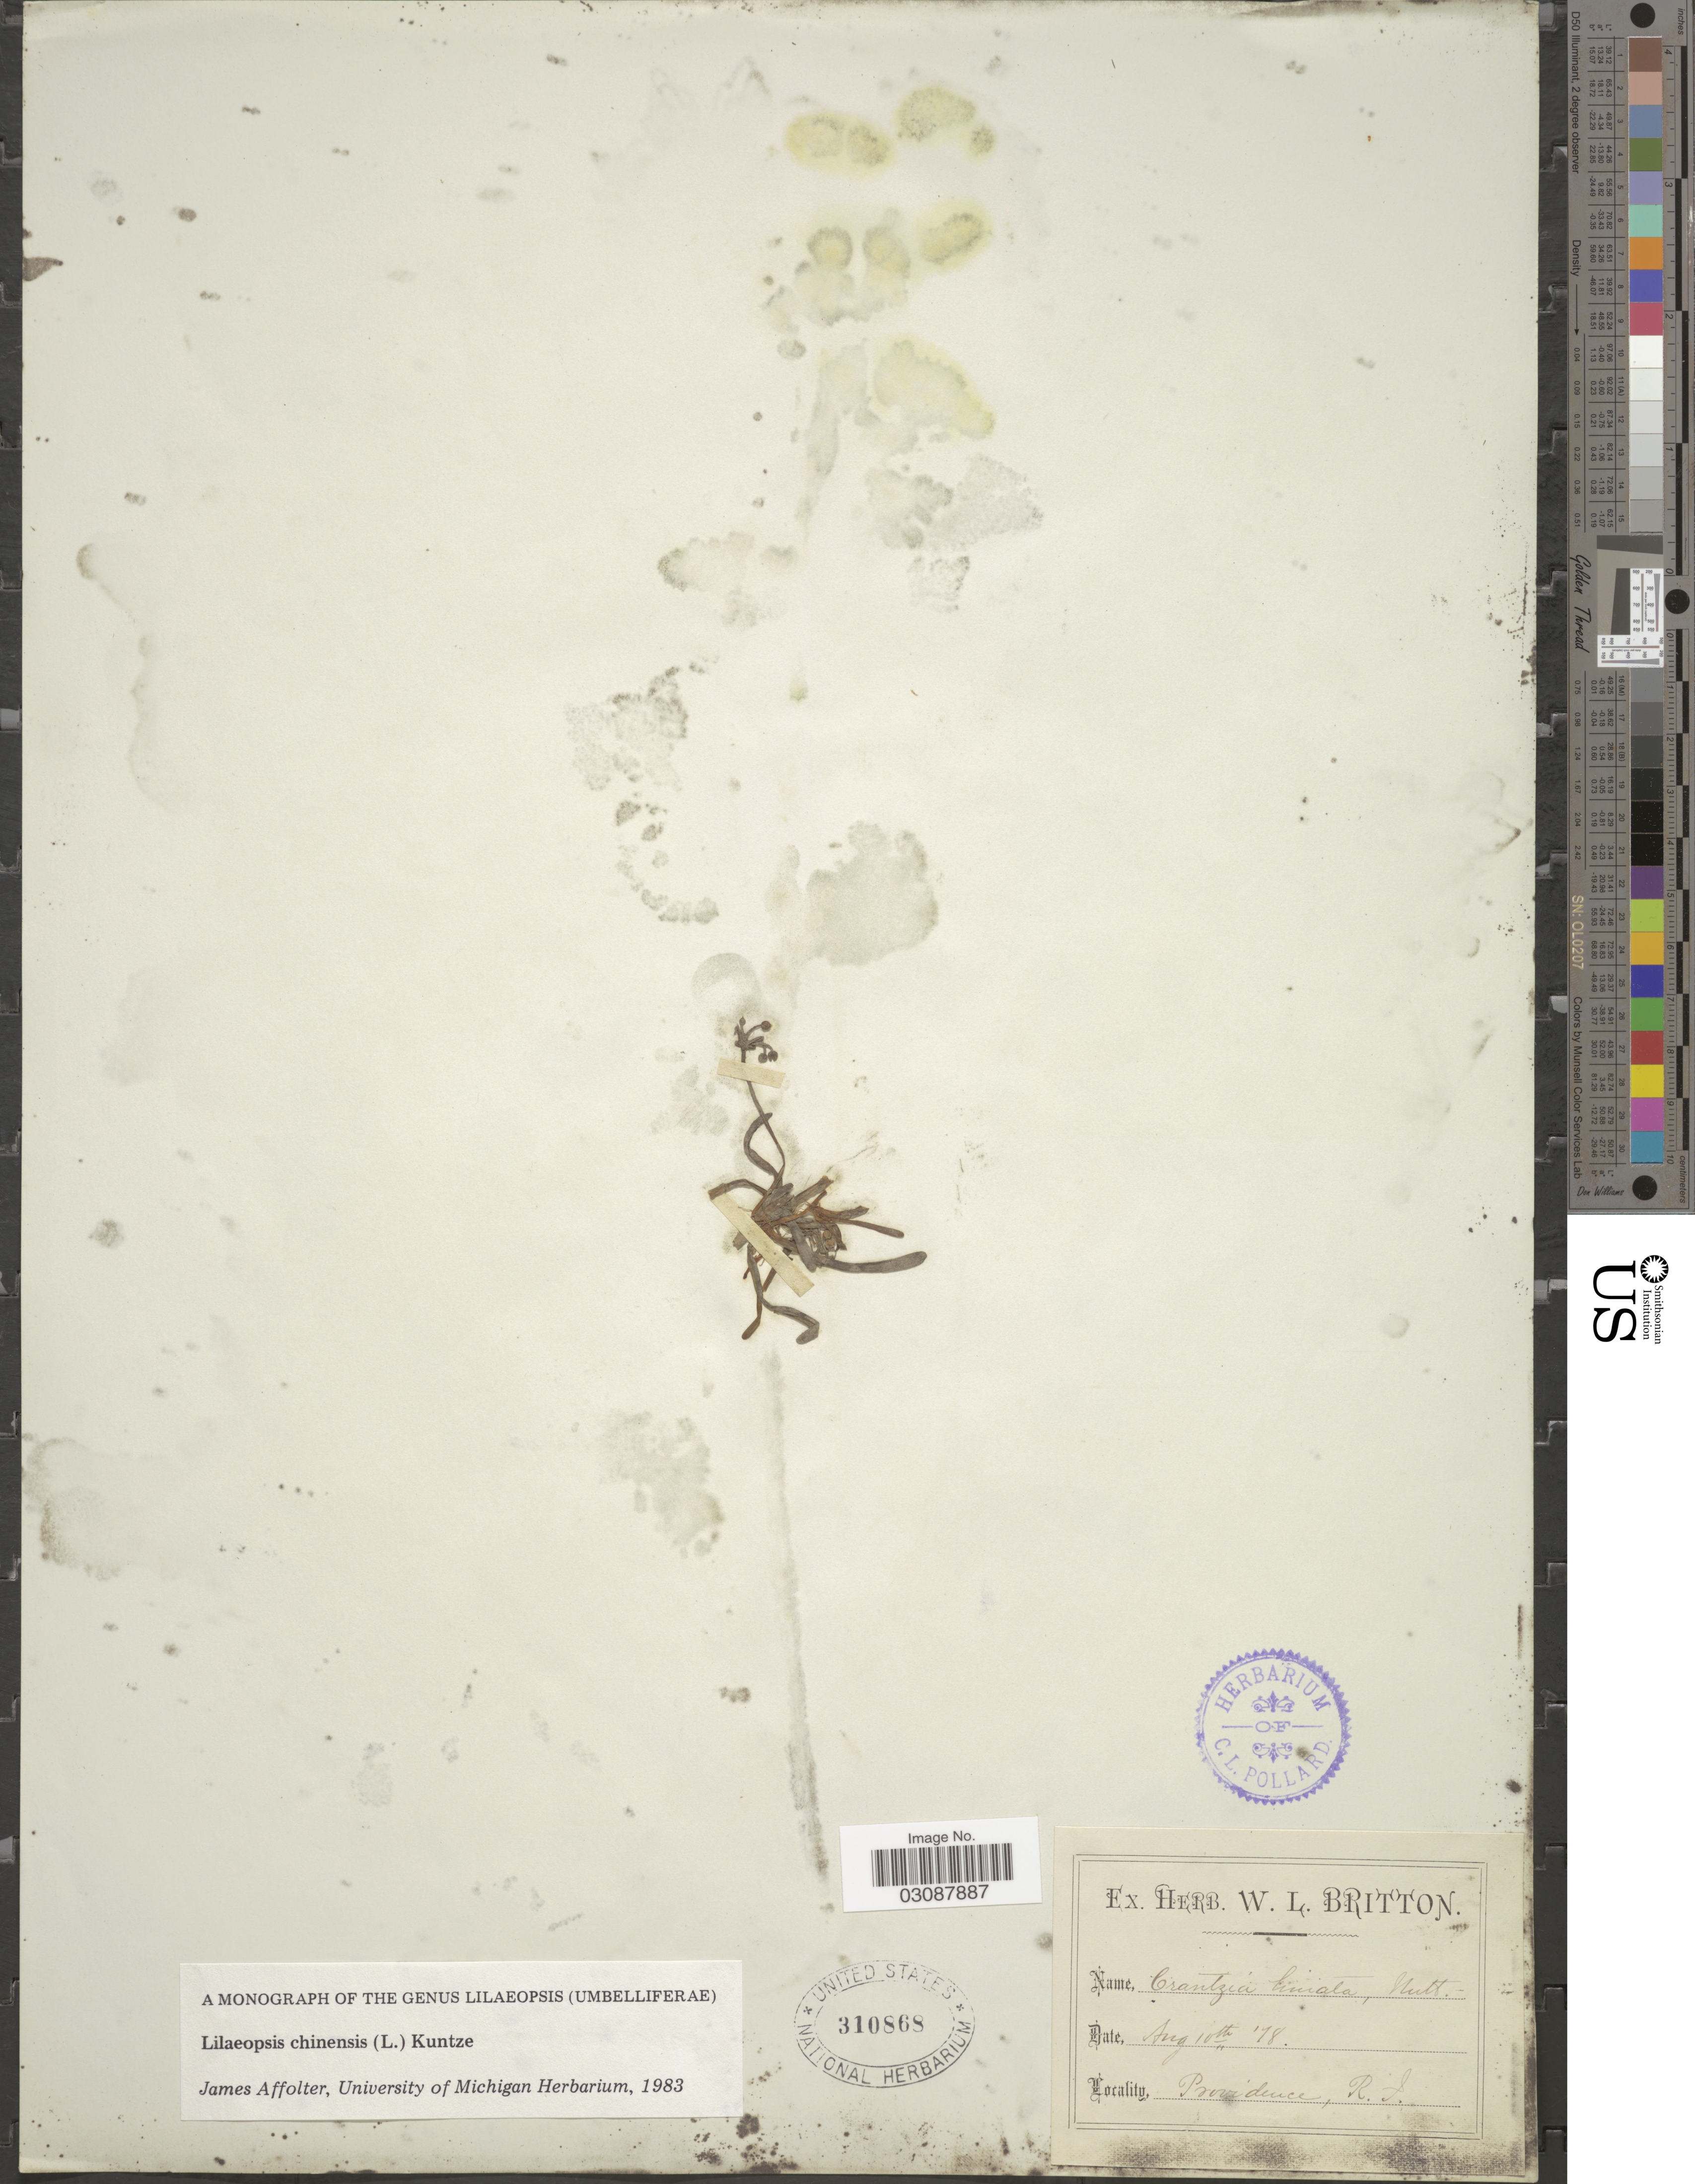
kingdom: Plantae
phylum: Tracheophyta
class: Magnoliopsida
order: Apiales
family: Apiaceae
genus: Lilaeopsis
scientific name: Lilaeopsis chinensis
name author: (L.) Kuntze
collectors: Ex herb. W. L. Britton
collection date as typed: Transcribed d/m/y: 10/8/78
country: United States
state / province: Rhode Island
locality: Providence, R.I.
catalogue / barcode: US 310868